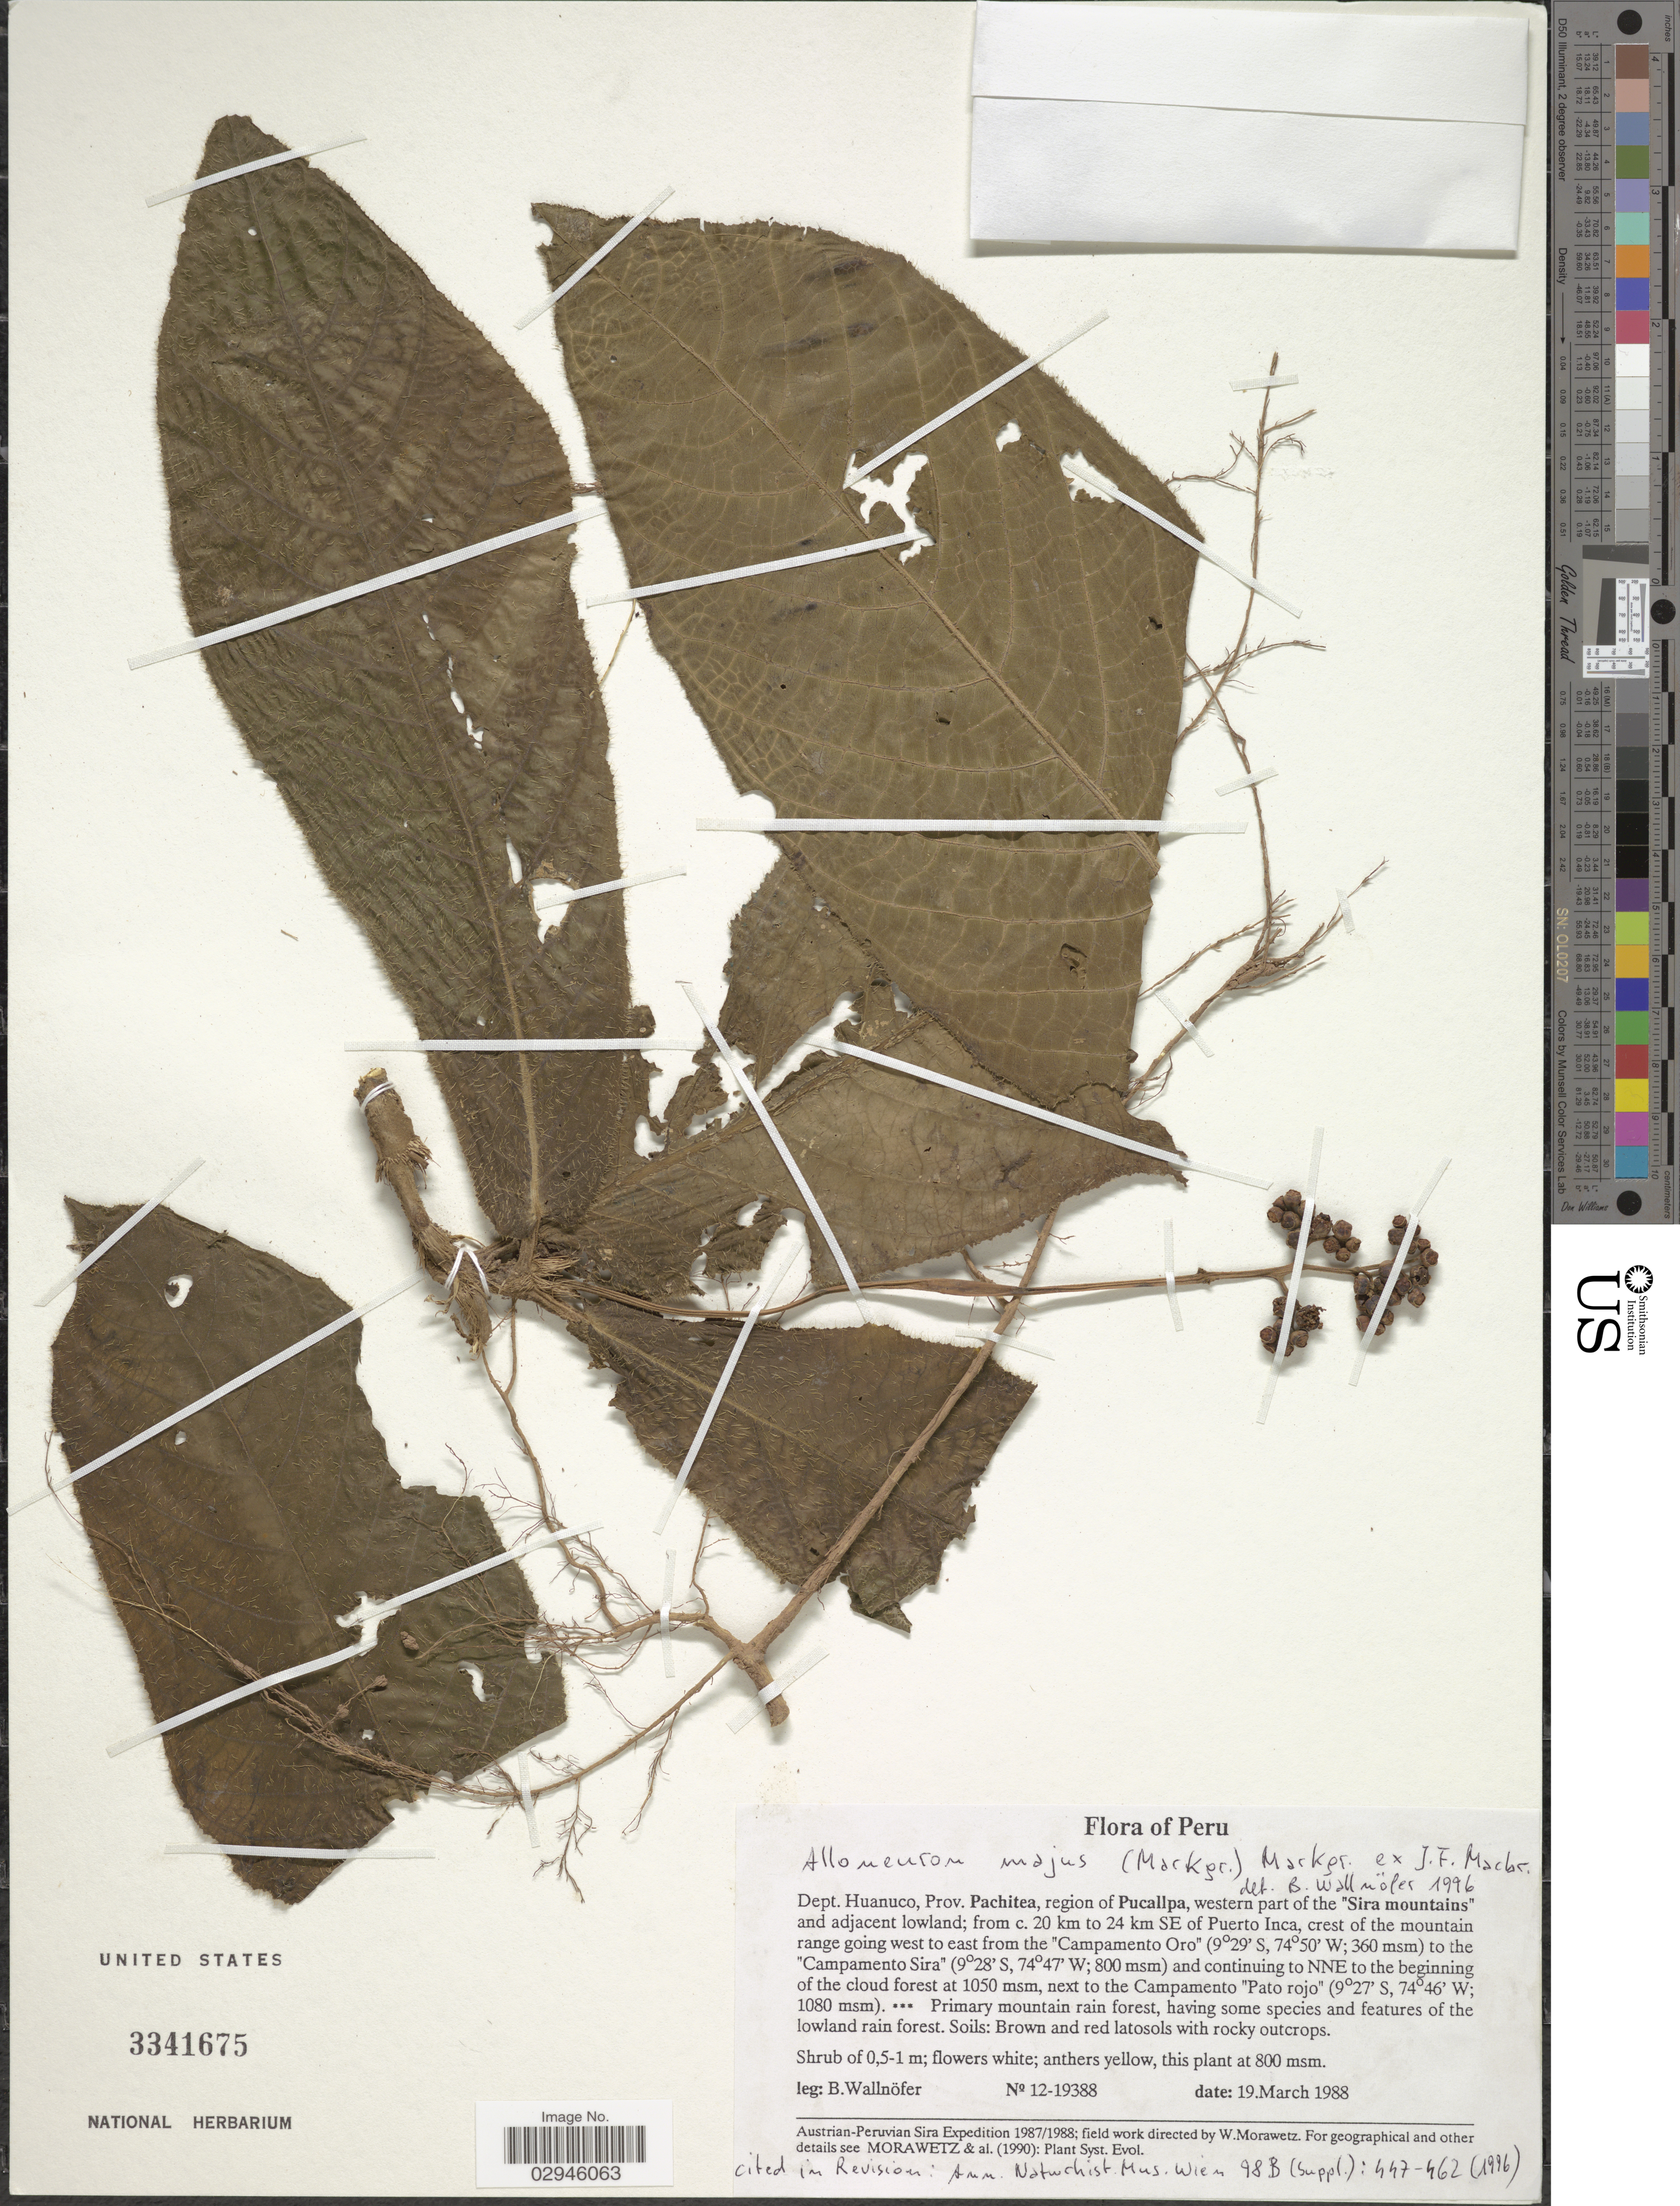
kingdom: Plantae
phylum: Tracheophyta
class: Magnoliopsida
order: Myrtales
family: Melastomataceae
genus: Alloneuron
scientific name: Alloneuron majus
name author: (Markgr.) Markgr. ex J.F. Macbr.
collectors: B. Wallnöfer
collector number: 12-19388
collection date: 1988-03-19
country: Peru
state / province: Huánuco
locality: Dept. Huanuco, Prov. Pachitea, region of Pucallpa, western part of the "Sira mountains" and adjacent lowland; from c. 20 km to 24 km SE of Puerto Inca, crest of the mountain range going west to east from the "Campamento Oro" to the "Campamento Sira" and continuing to NNE to the beginning of the cloud forest, next to the Campamento "Pato rojo".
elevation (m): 800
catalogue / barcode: US 3341675